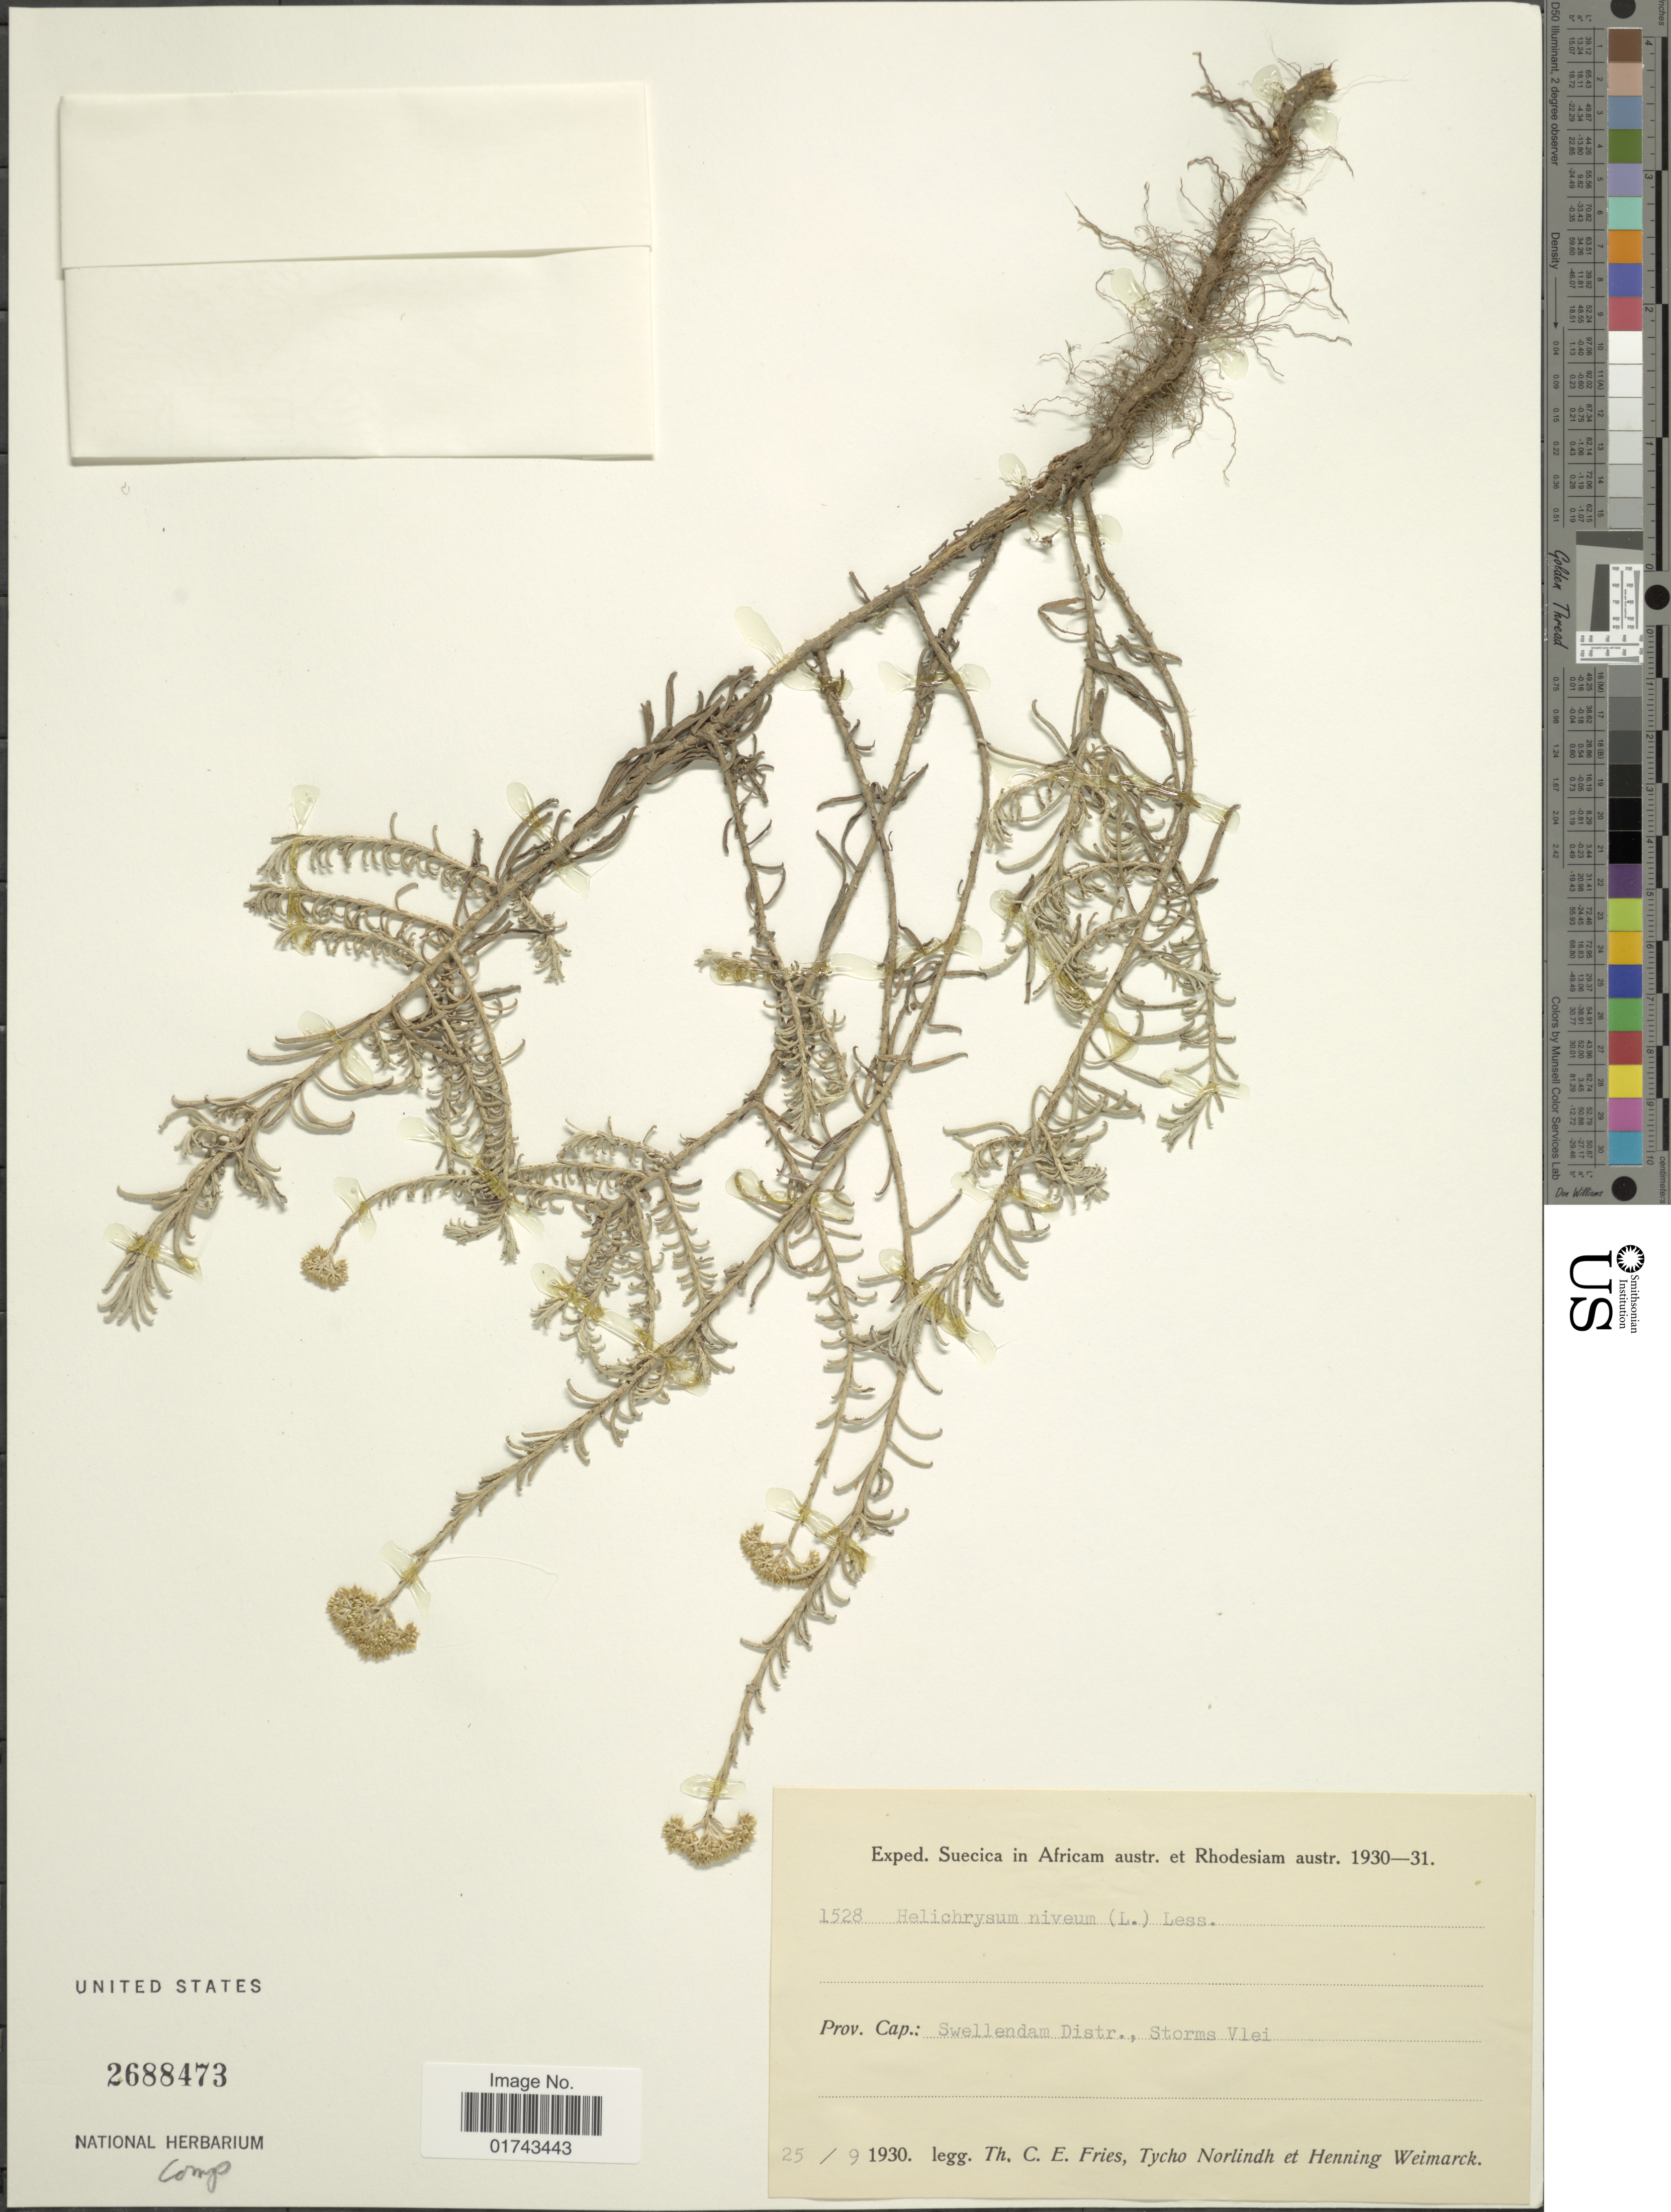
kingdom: Plantae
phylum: Tracheophyta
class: Magnoliopsida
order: Asterales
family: Asteraceae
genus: Helichrysum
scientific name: Helichrysum niveum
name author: (L.) Less.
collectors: T. C. E. Fries, N. T. Norlindh & A. H. Weimarck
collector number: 1528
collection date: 1930-09-25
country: South Africa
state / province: Western Cape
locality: Prov. Cap: Swellendam Distr. Storms Vlei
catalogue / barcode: US 2688473